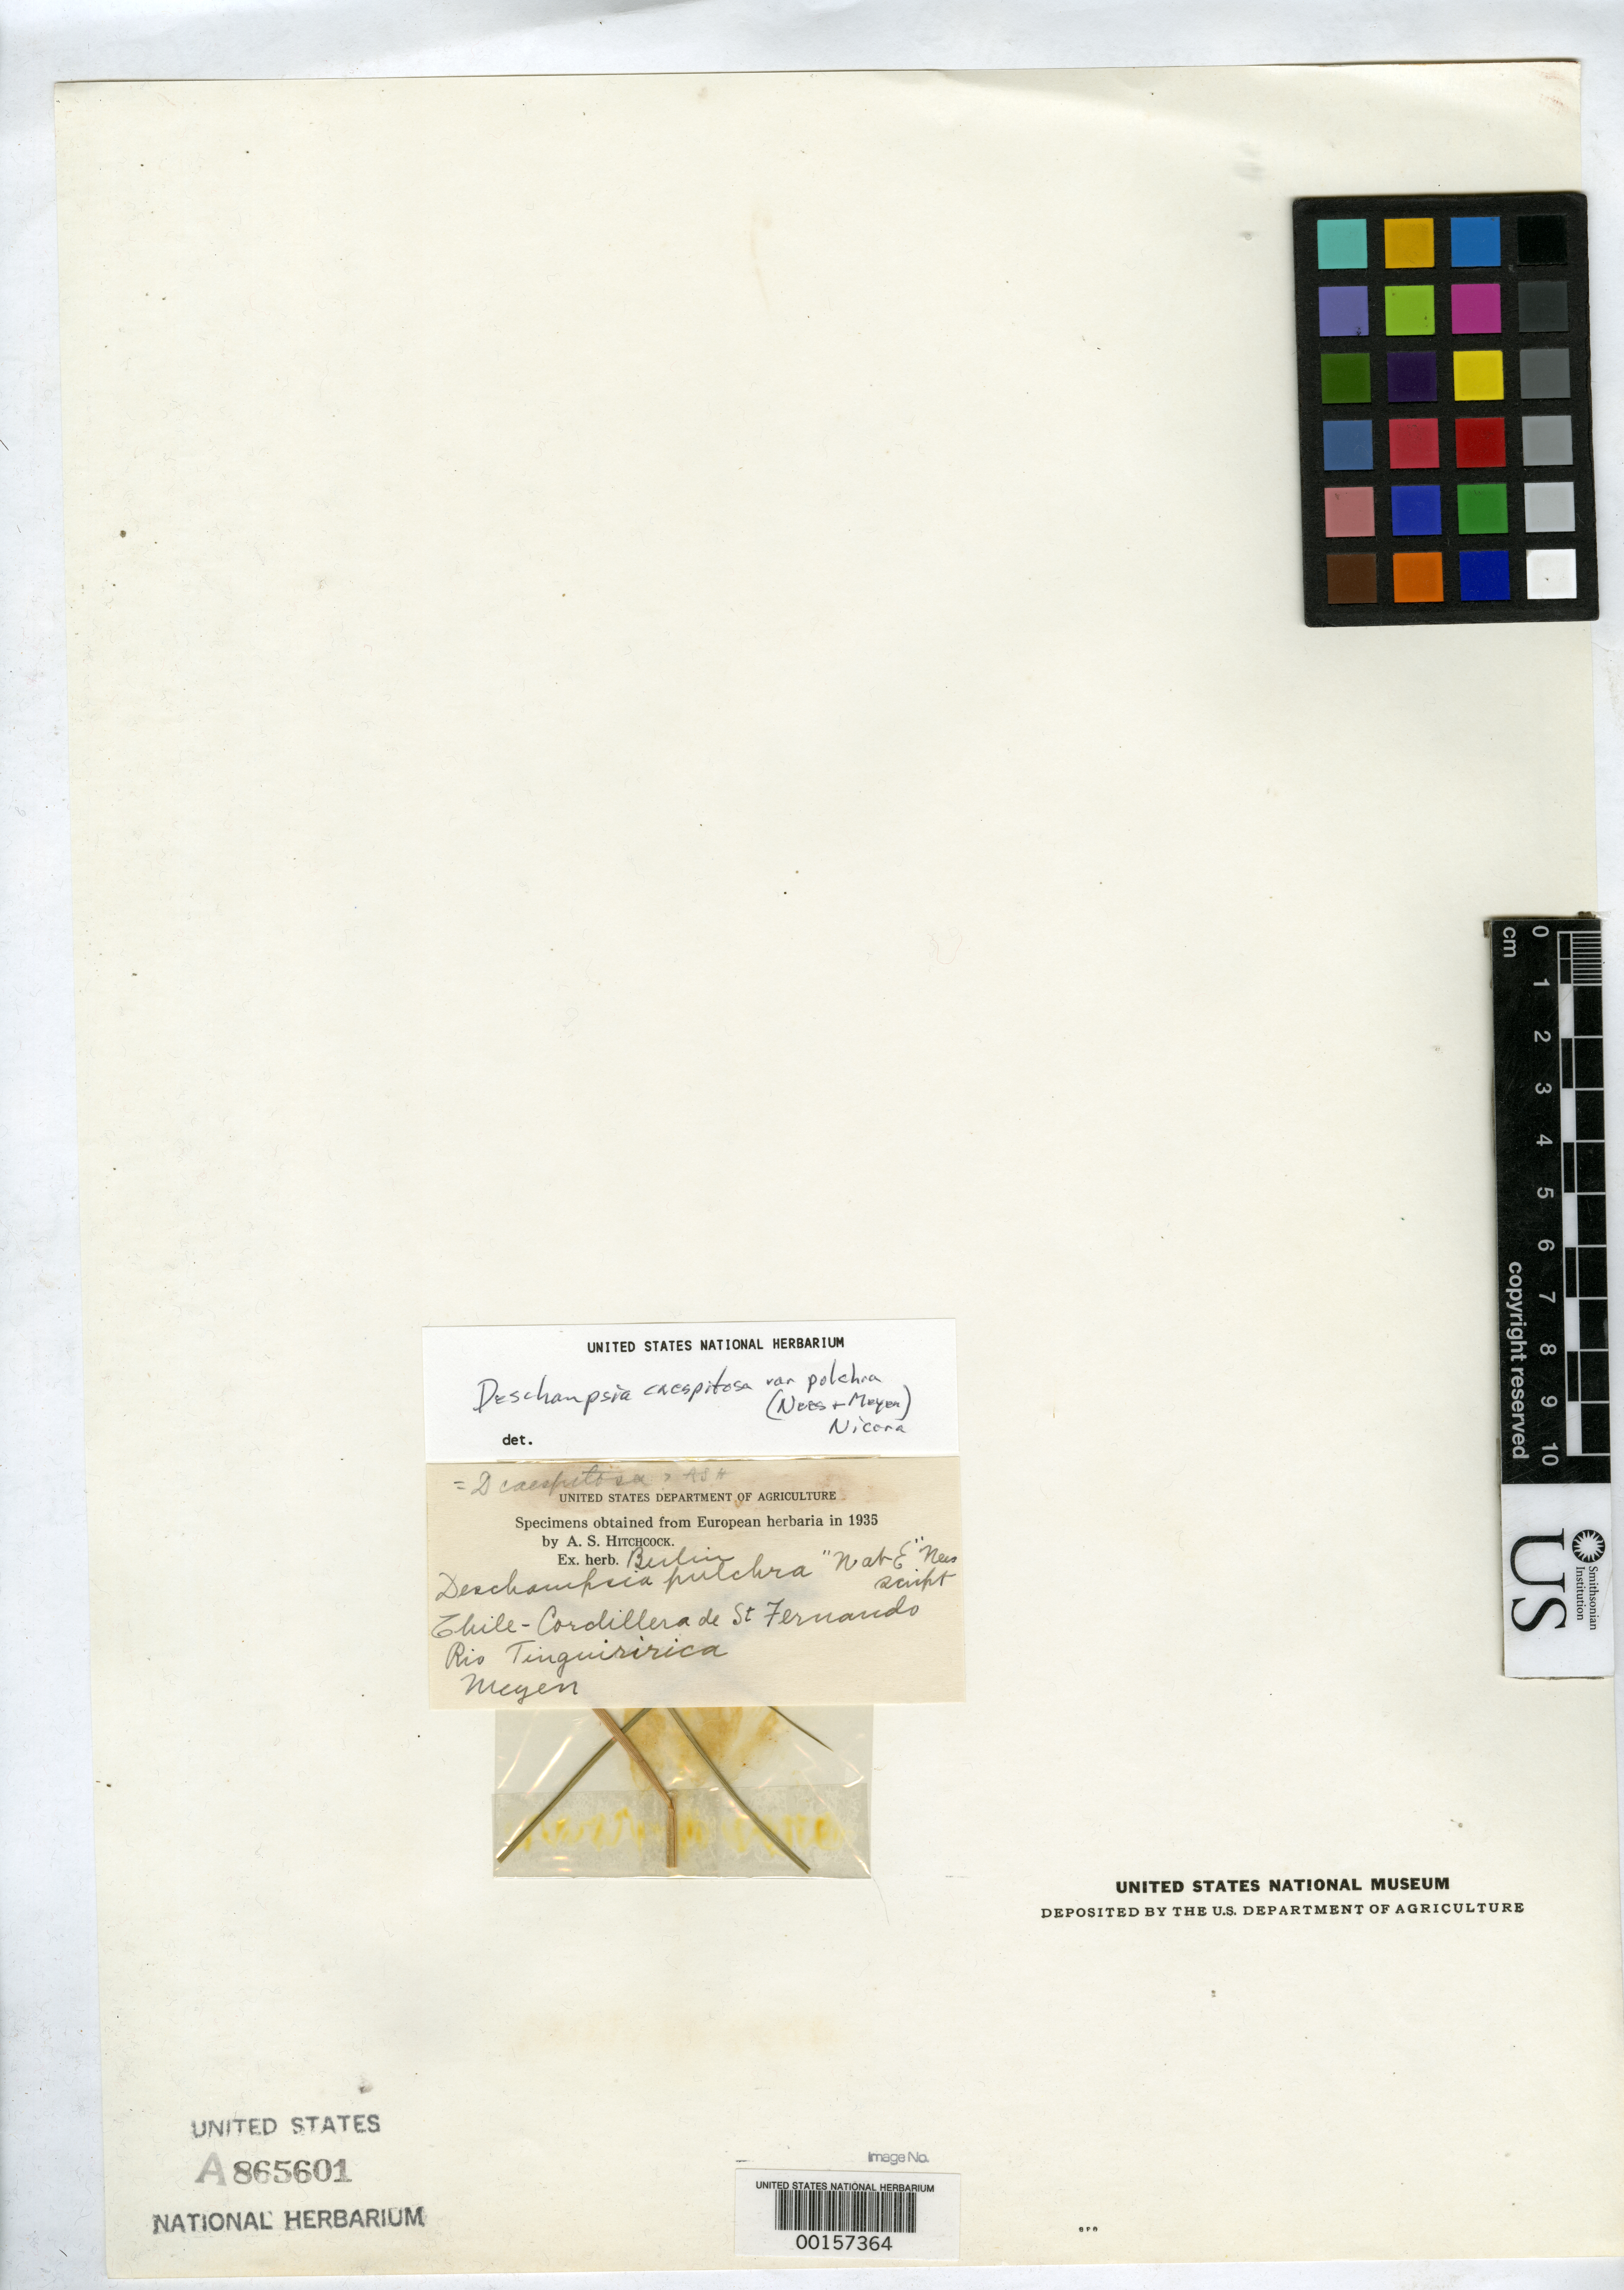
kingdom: Plantae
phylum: Tracheophyta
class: Liliopsida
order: Poales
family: Poaceae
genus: Deschampsia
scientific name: Deschampsia pulchra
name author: Nees & Meyen in Nees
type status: Type Fragment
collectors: F. J. F. Meyen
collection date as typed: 1831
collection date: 1831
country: Chile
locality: Cordillera de S. Fernando, Rio Tinguiririca.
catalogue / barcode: US 865601A